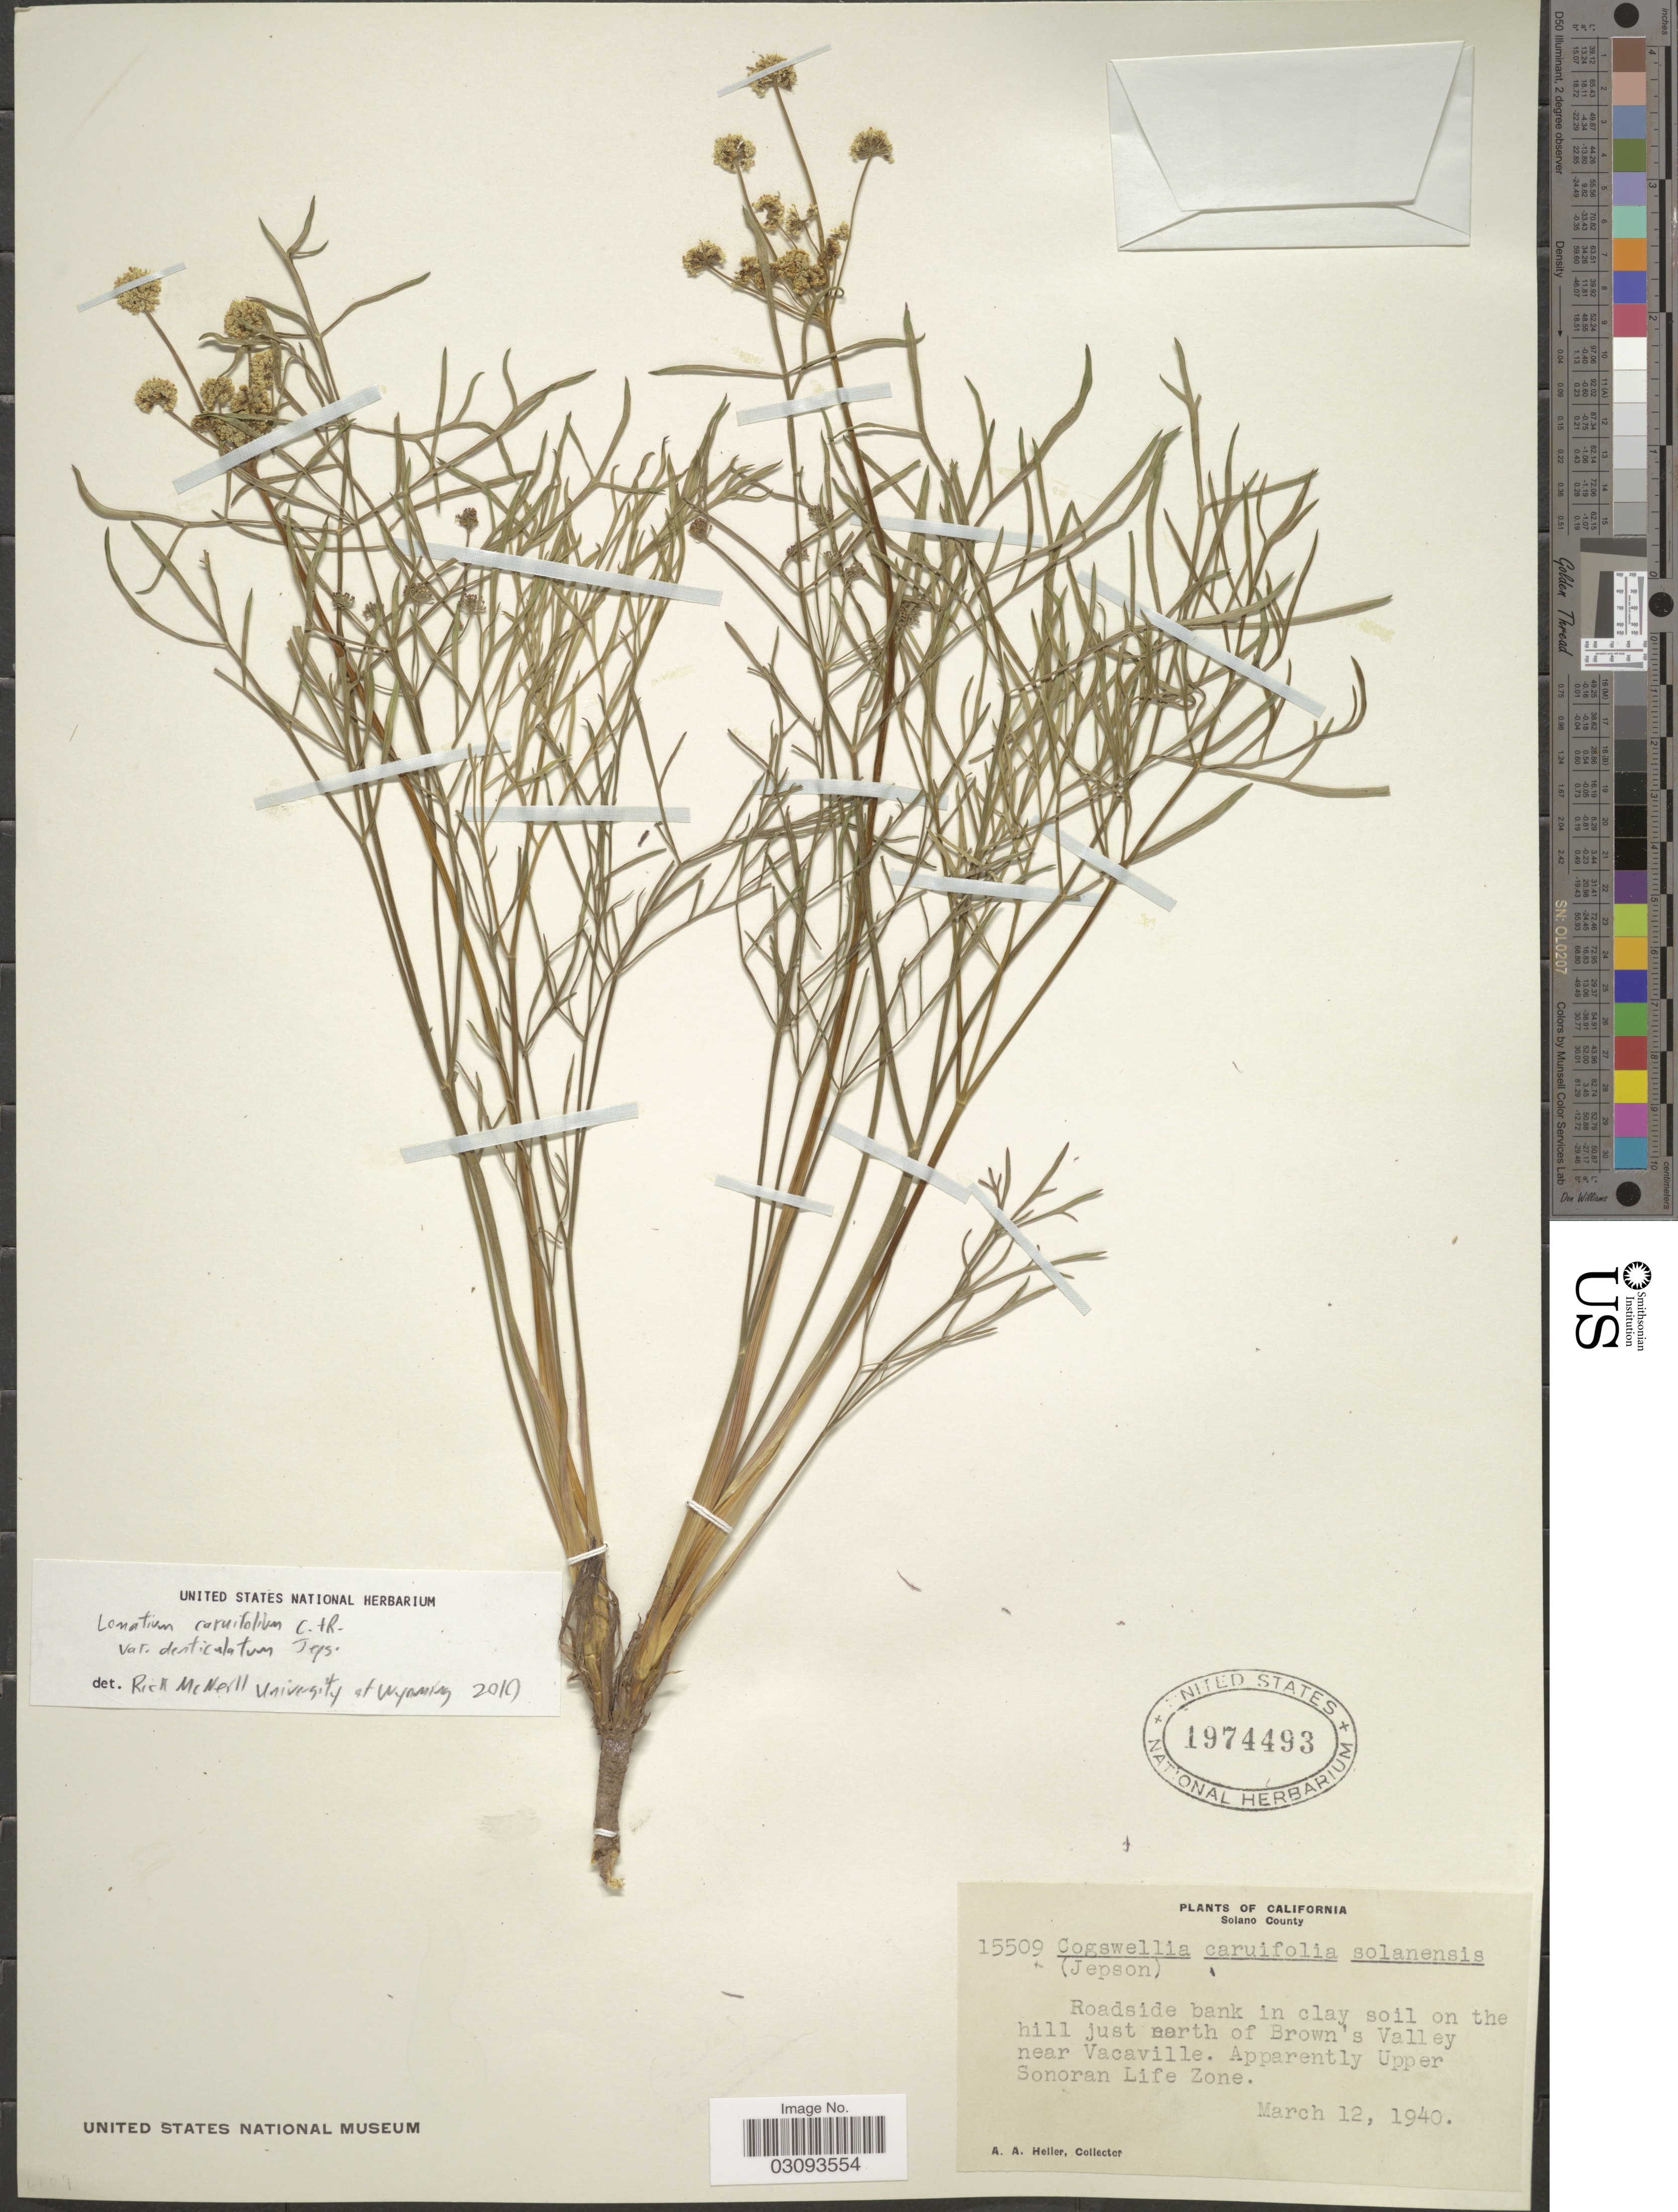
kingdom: Plantae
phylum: Tracheophyta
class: Magnoliopsida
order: Apiales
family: Apiaceae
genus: Lomatium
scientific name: Lomatium caruifolium var. denticulatum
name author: Jeps.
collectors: A. A. Heller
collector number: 15509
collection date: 1940-03-12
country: United States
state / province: California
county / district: Solano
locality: Solano County. On the hills just north of Brown's Valley near Vacaville. Apparently Upper Sonoran Life Zone.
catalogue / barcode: US 1974493